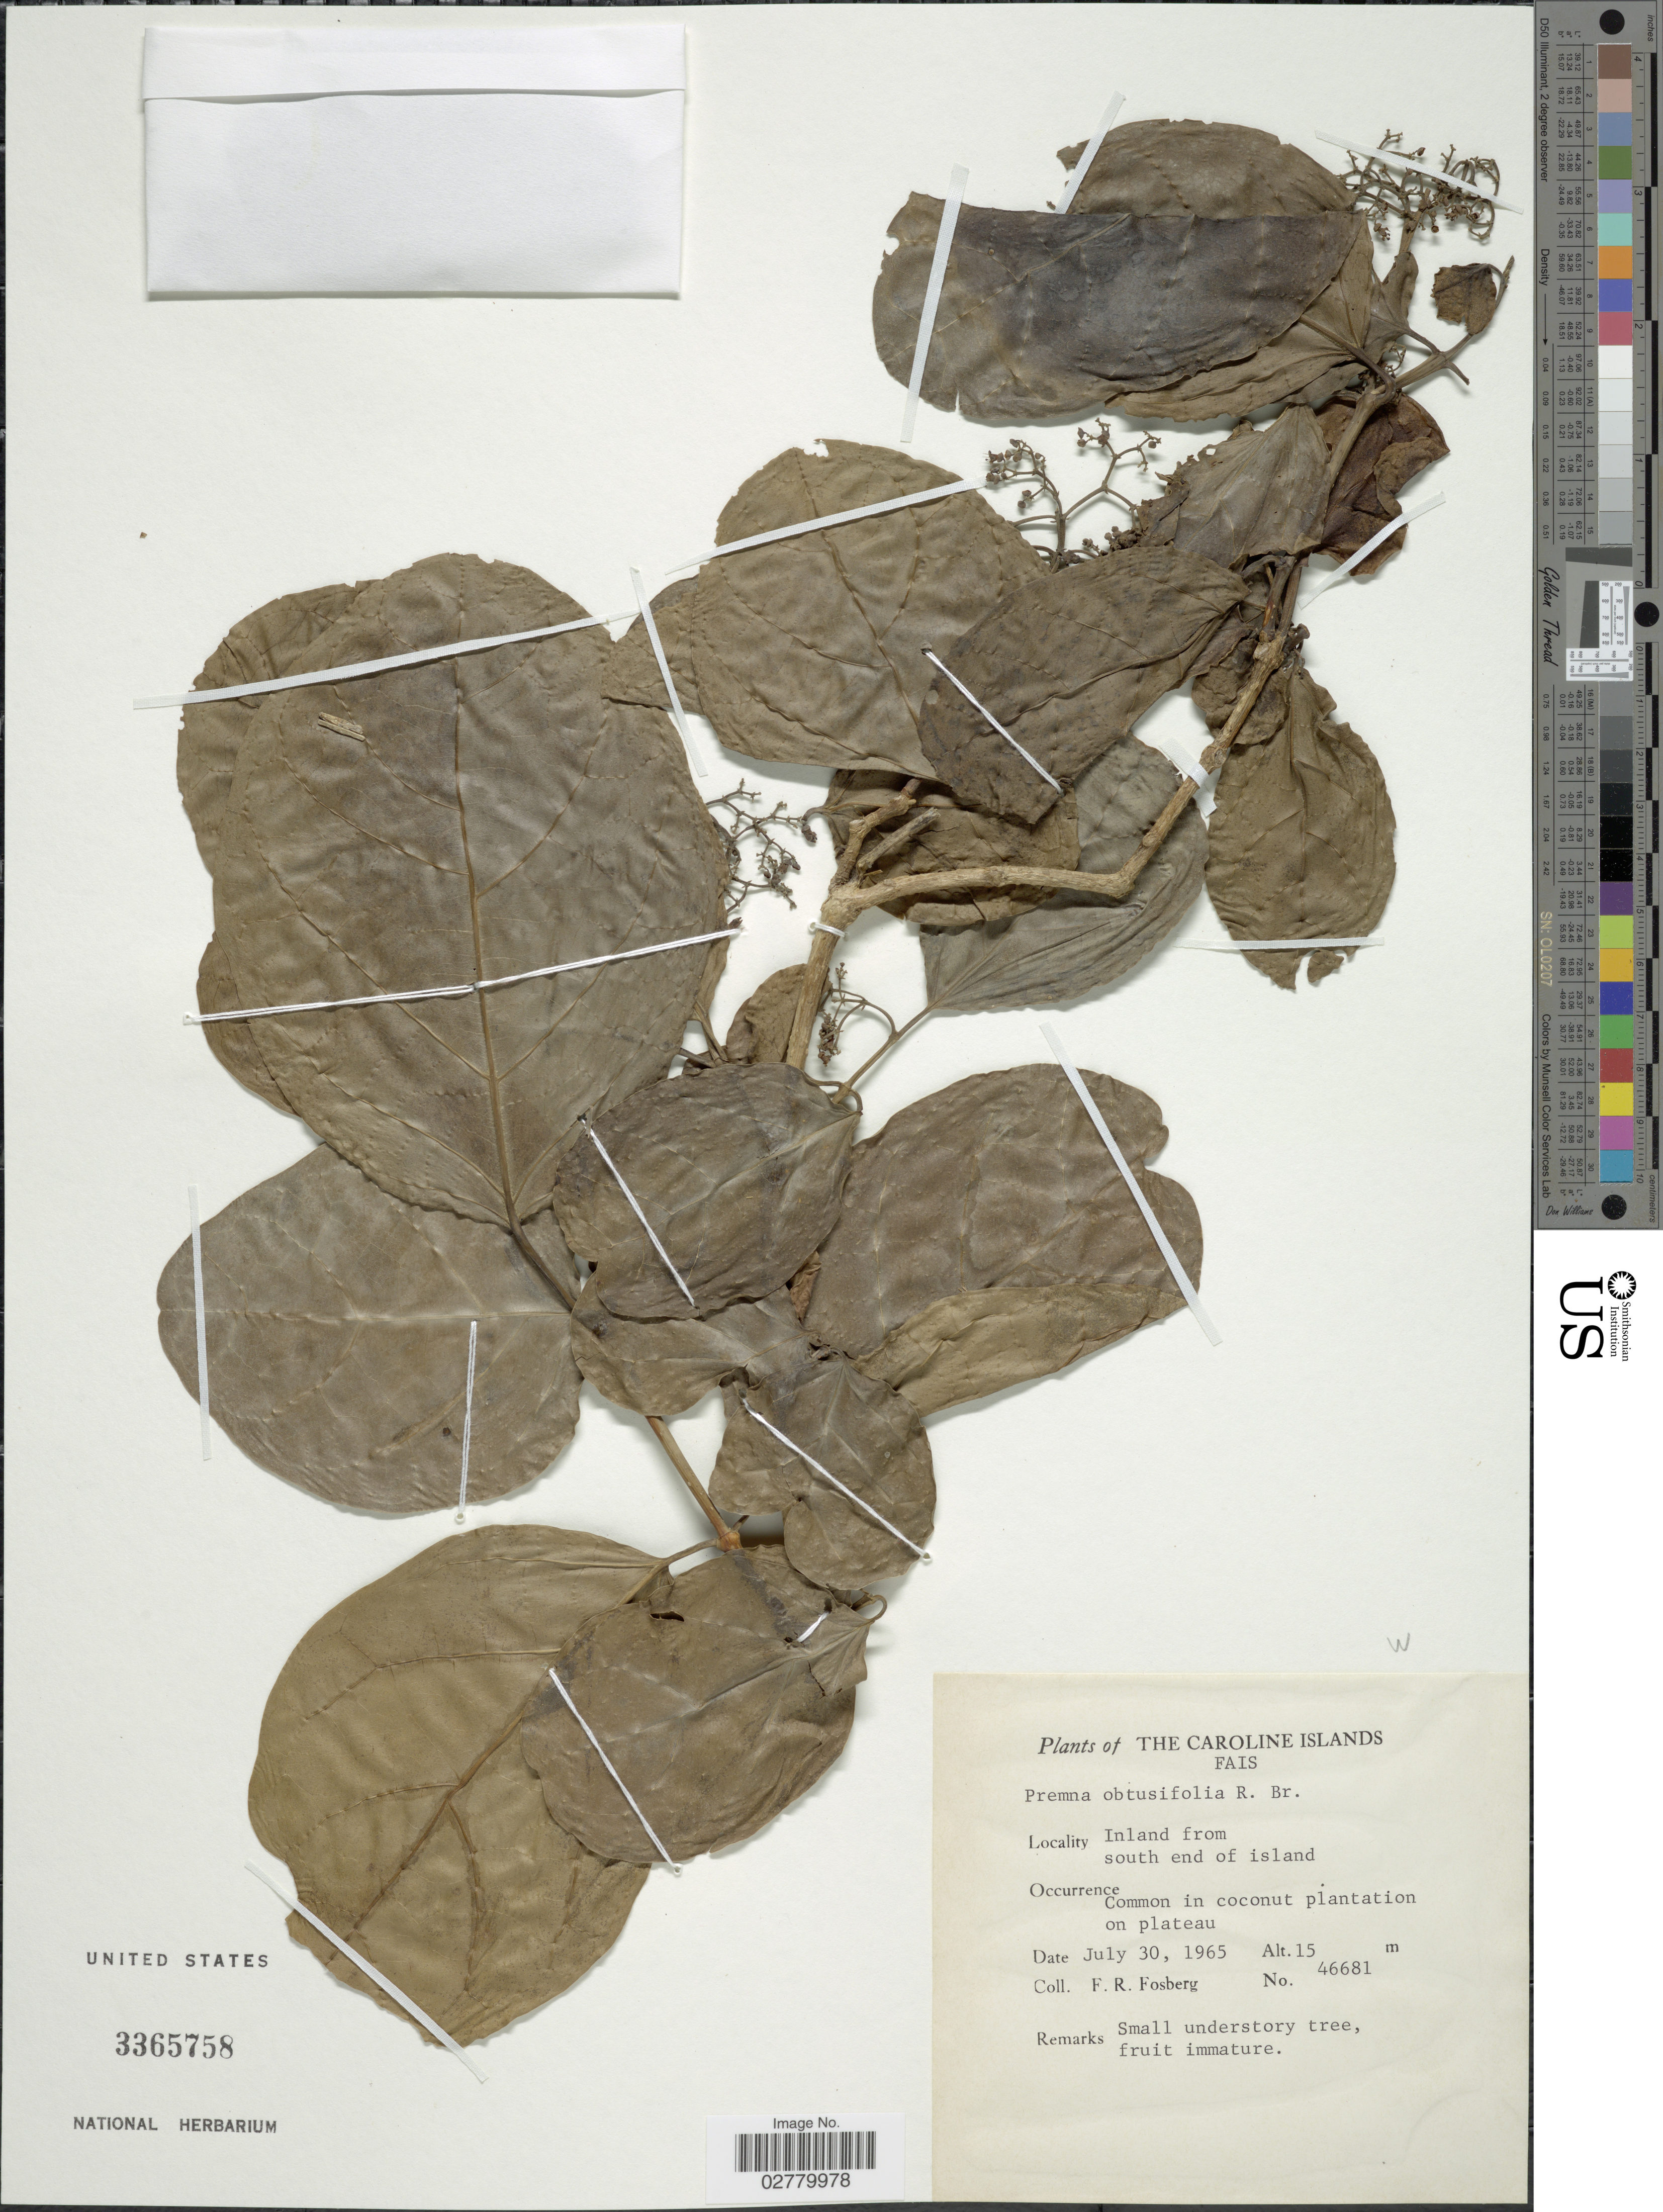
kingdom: Plantae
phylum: Tracheophyta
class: Magnoliopsida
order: Lamiales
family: Lamiaceae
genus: Premna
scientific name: Premna obtusifolia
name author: R. Br.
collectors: F. R. Fosberg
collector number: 46681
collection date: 1965-07-30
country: Micronesia, Federated States of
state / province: Yap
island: Fais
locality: The Caroline Islands. Fais. Inland from south end of island.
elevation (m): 15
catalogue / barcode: US 3365758